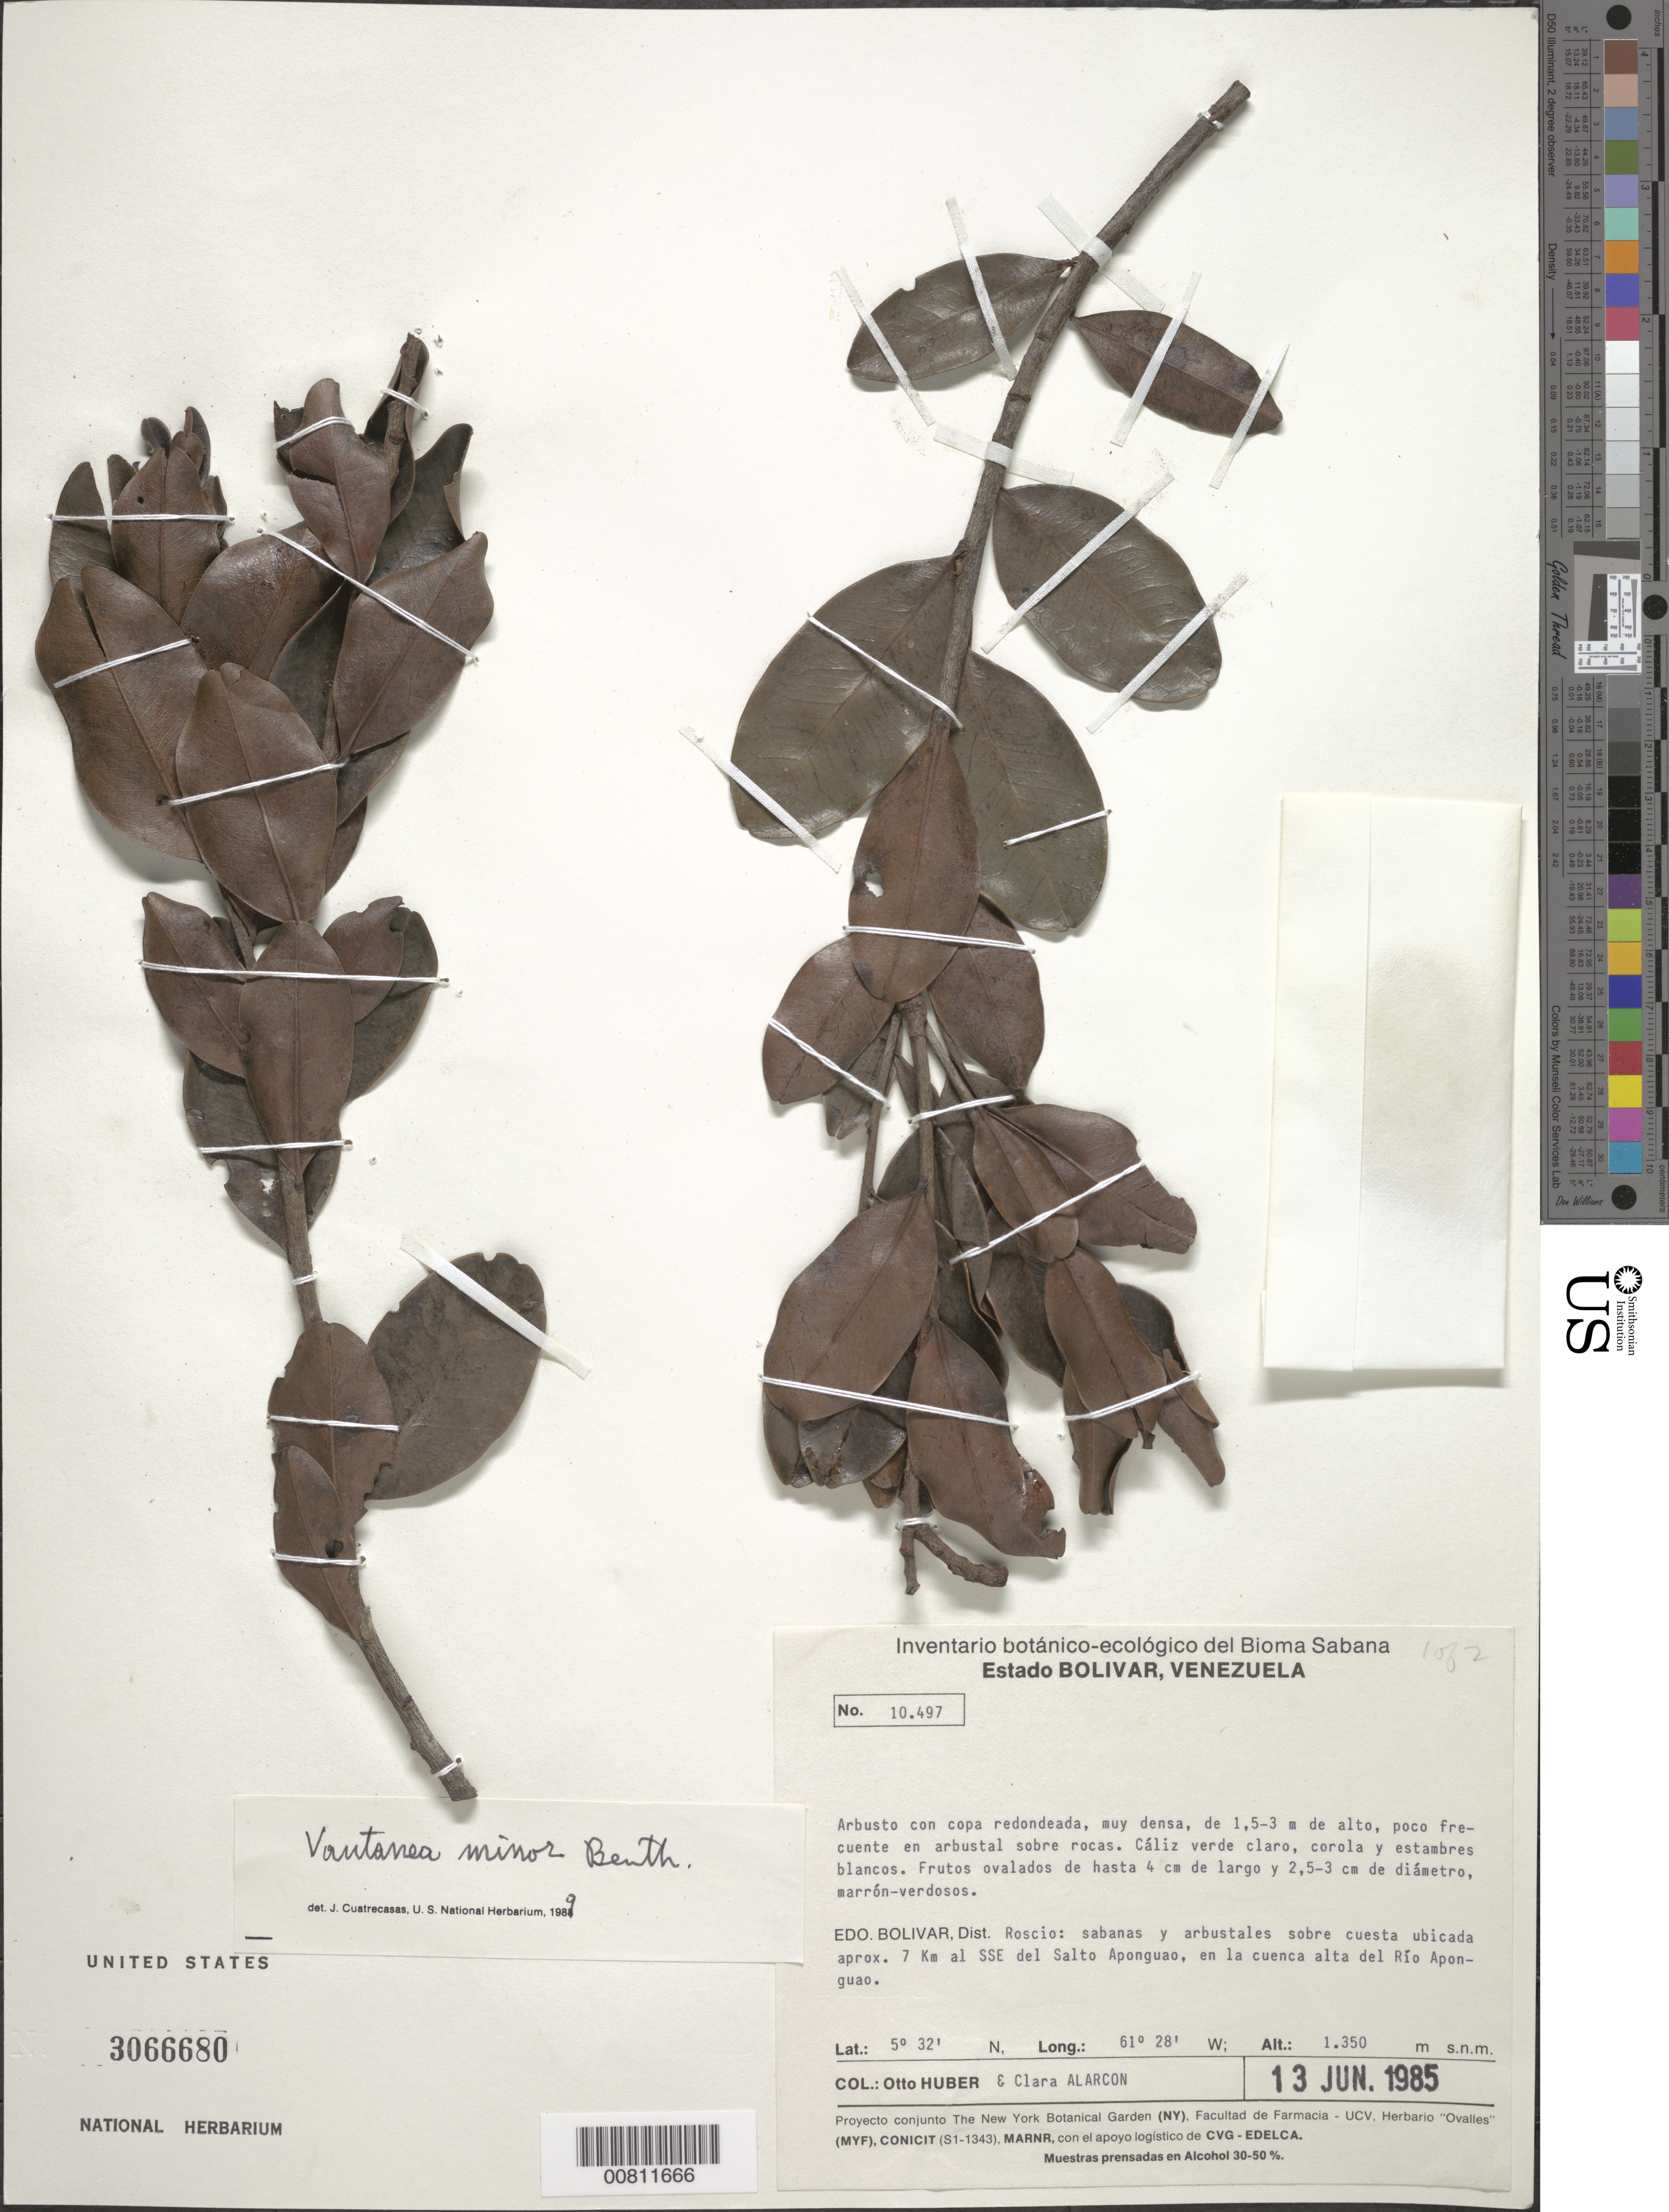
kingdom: Plantae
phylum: Tracheophyta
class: Magnoliopsida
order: Malpighiales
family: Humiriaceae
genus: Vantanea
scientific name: Vantanea minor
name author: Benth.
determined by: Cuatrecasas, J.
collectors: O. Huber & C. Alarcon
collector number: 10497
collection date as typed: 13-Jun-85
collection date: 1985-06-13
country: Venezuela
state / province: Bolívar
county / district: Roscio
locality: Salto Aponguao, aprox 7 km al SSE, en la cuenca alta del Río Aponguao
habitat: Sabanas y arbustales sobre cuesta, en arbustal sobre rocas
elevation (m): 1350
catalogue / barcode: US 3066680